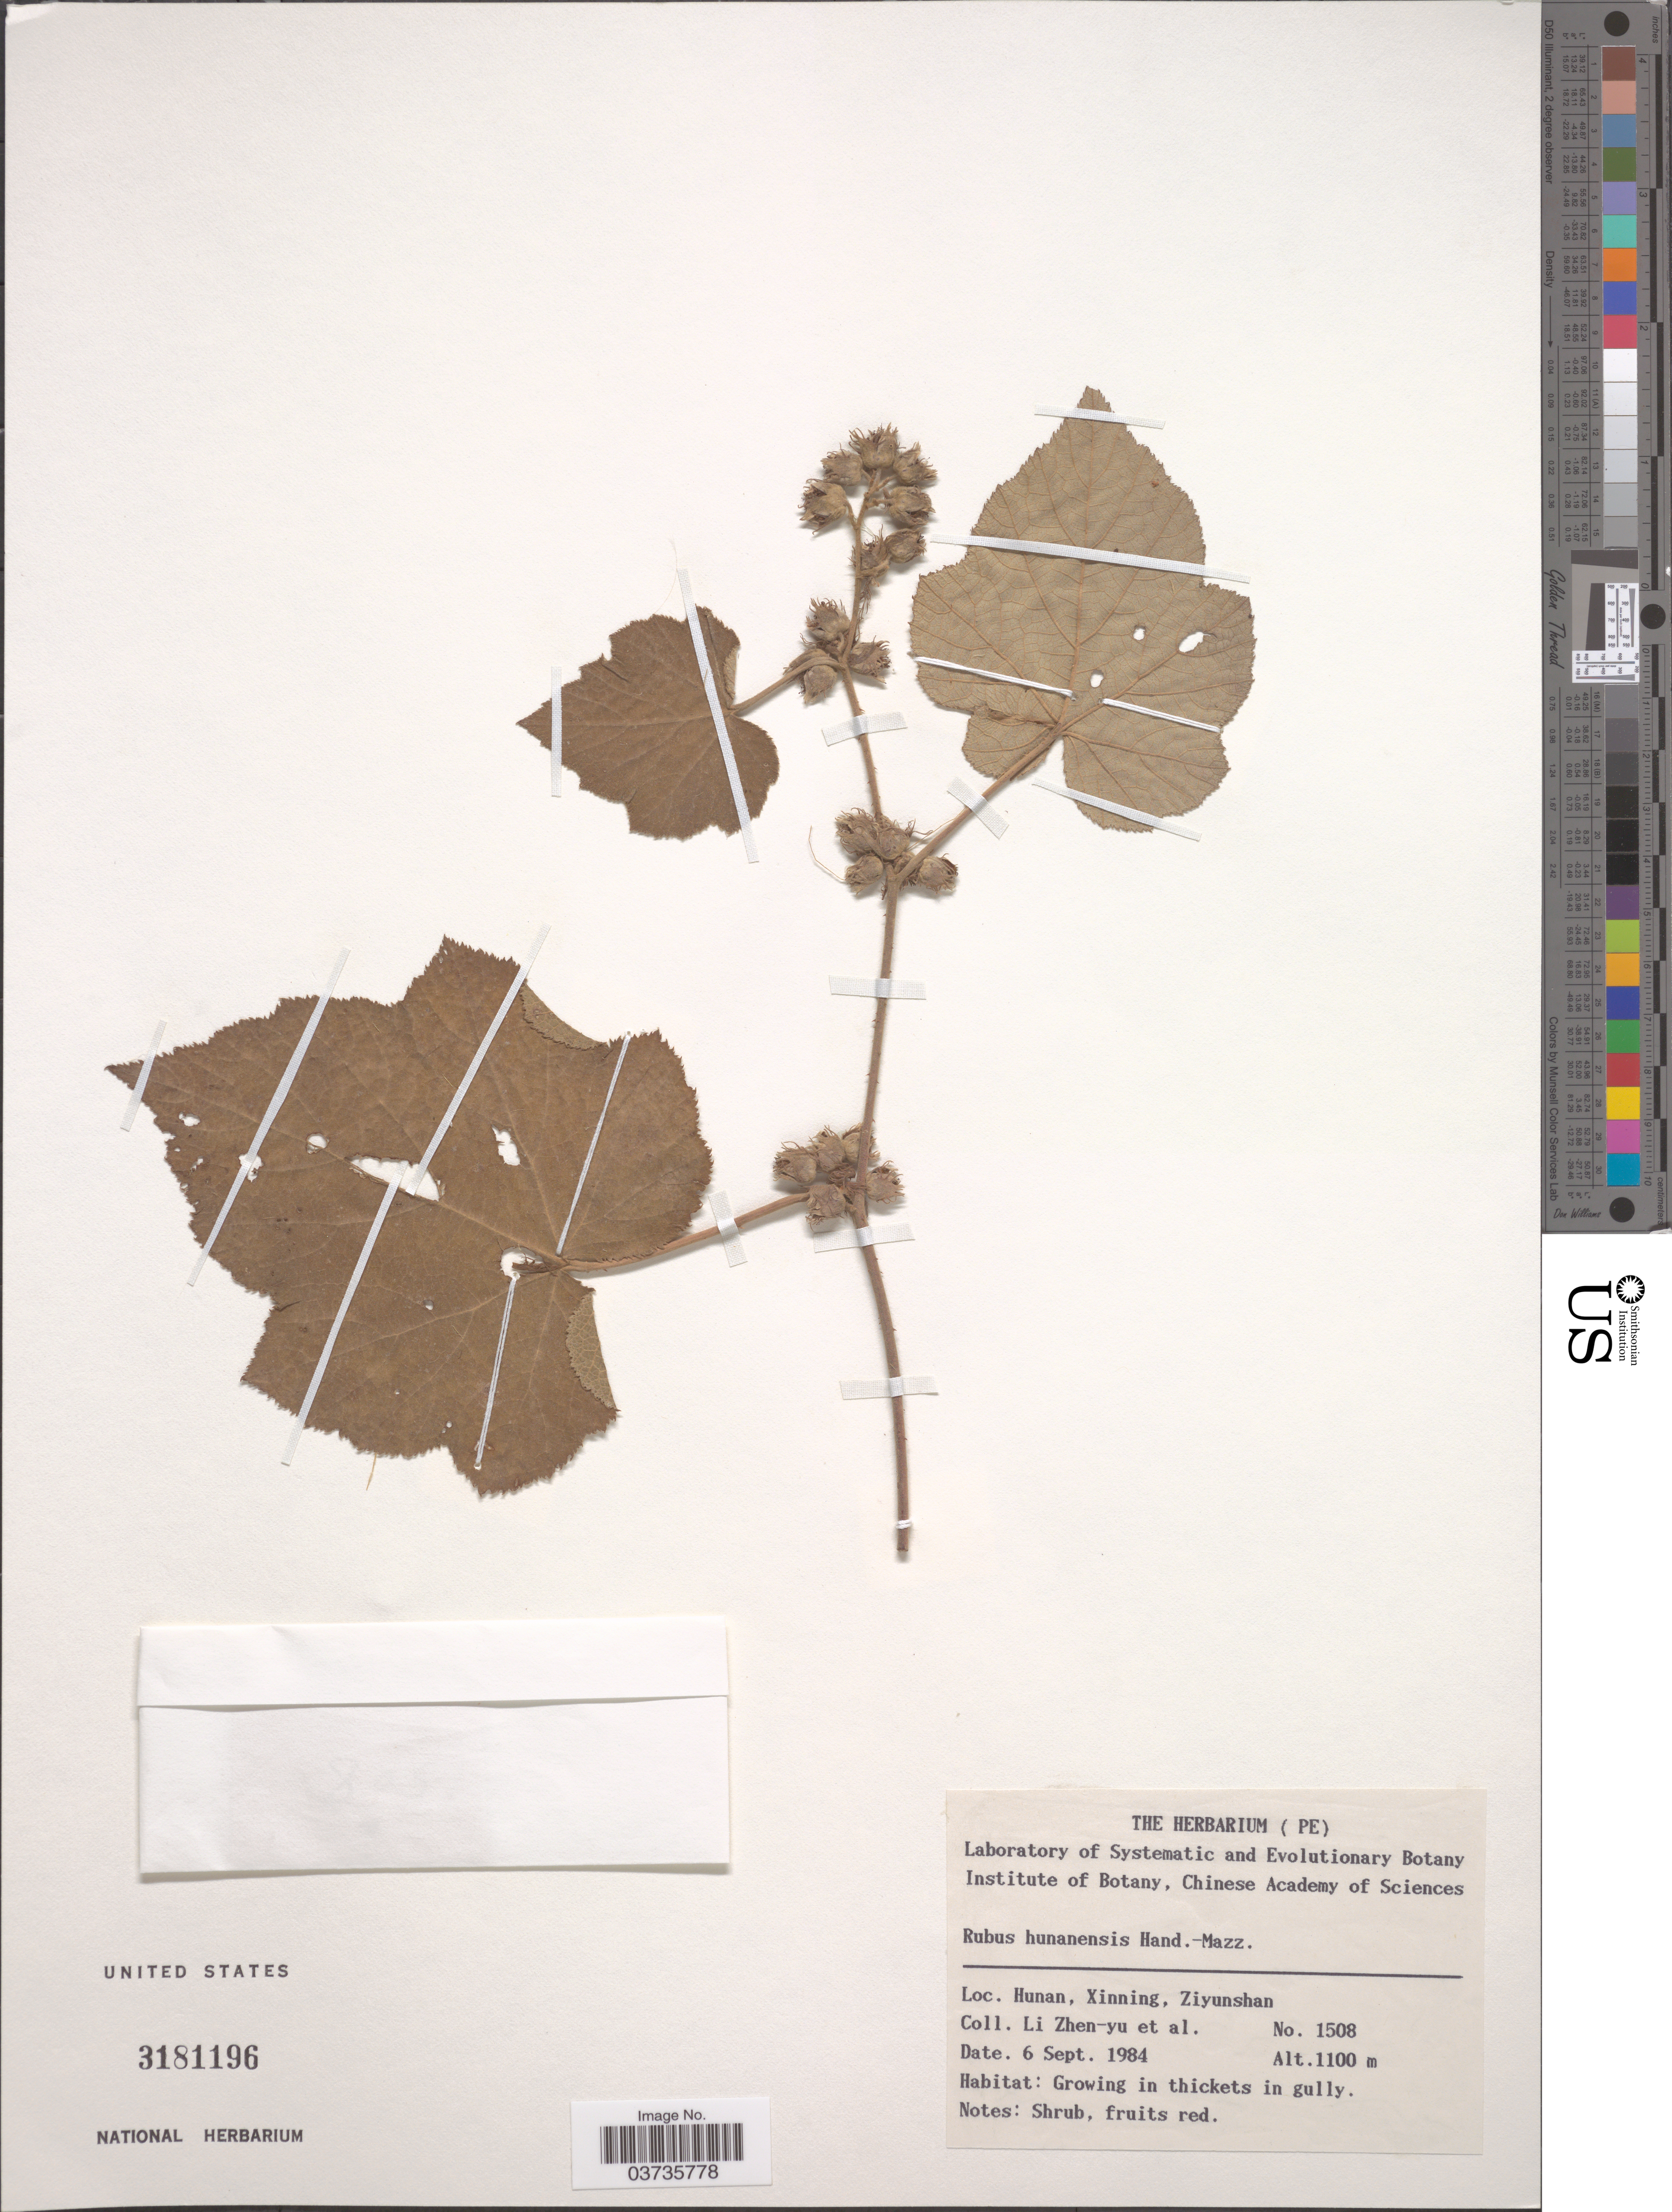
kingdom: Plantae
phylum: Tracheophyta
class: Magnoliopsida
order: Rosales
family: Rosaceae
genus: Rubus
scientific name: Rubus hunanensis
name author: Hand.-Mazz.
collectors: L. Zhen-yu & et al.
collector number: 1508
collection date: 1984-09-06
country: China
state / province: Hunan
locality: Xinning, Ziyunshan.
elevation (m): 1100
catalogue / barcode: US 3181196